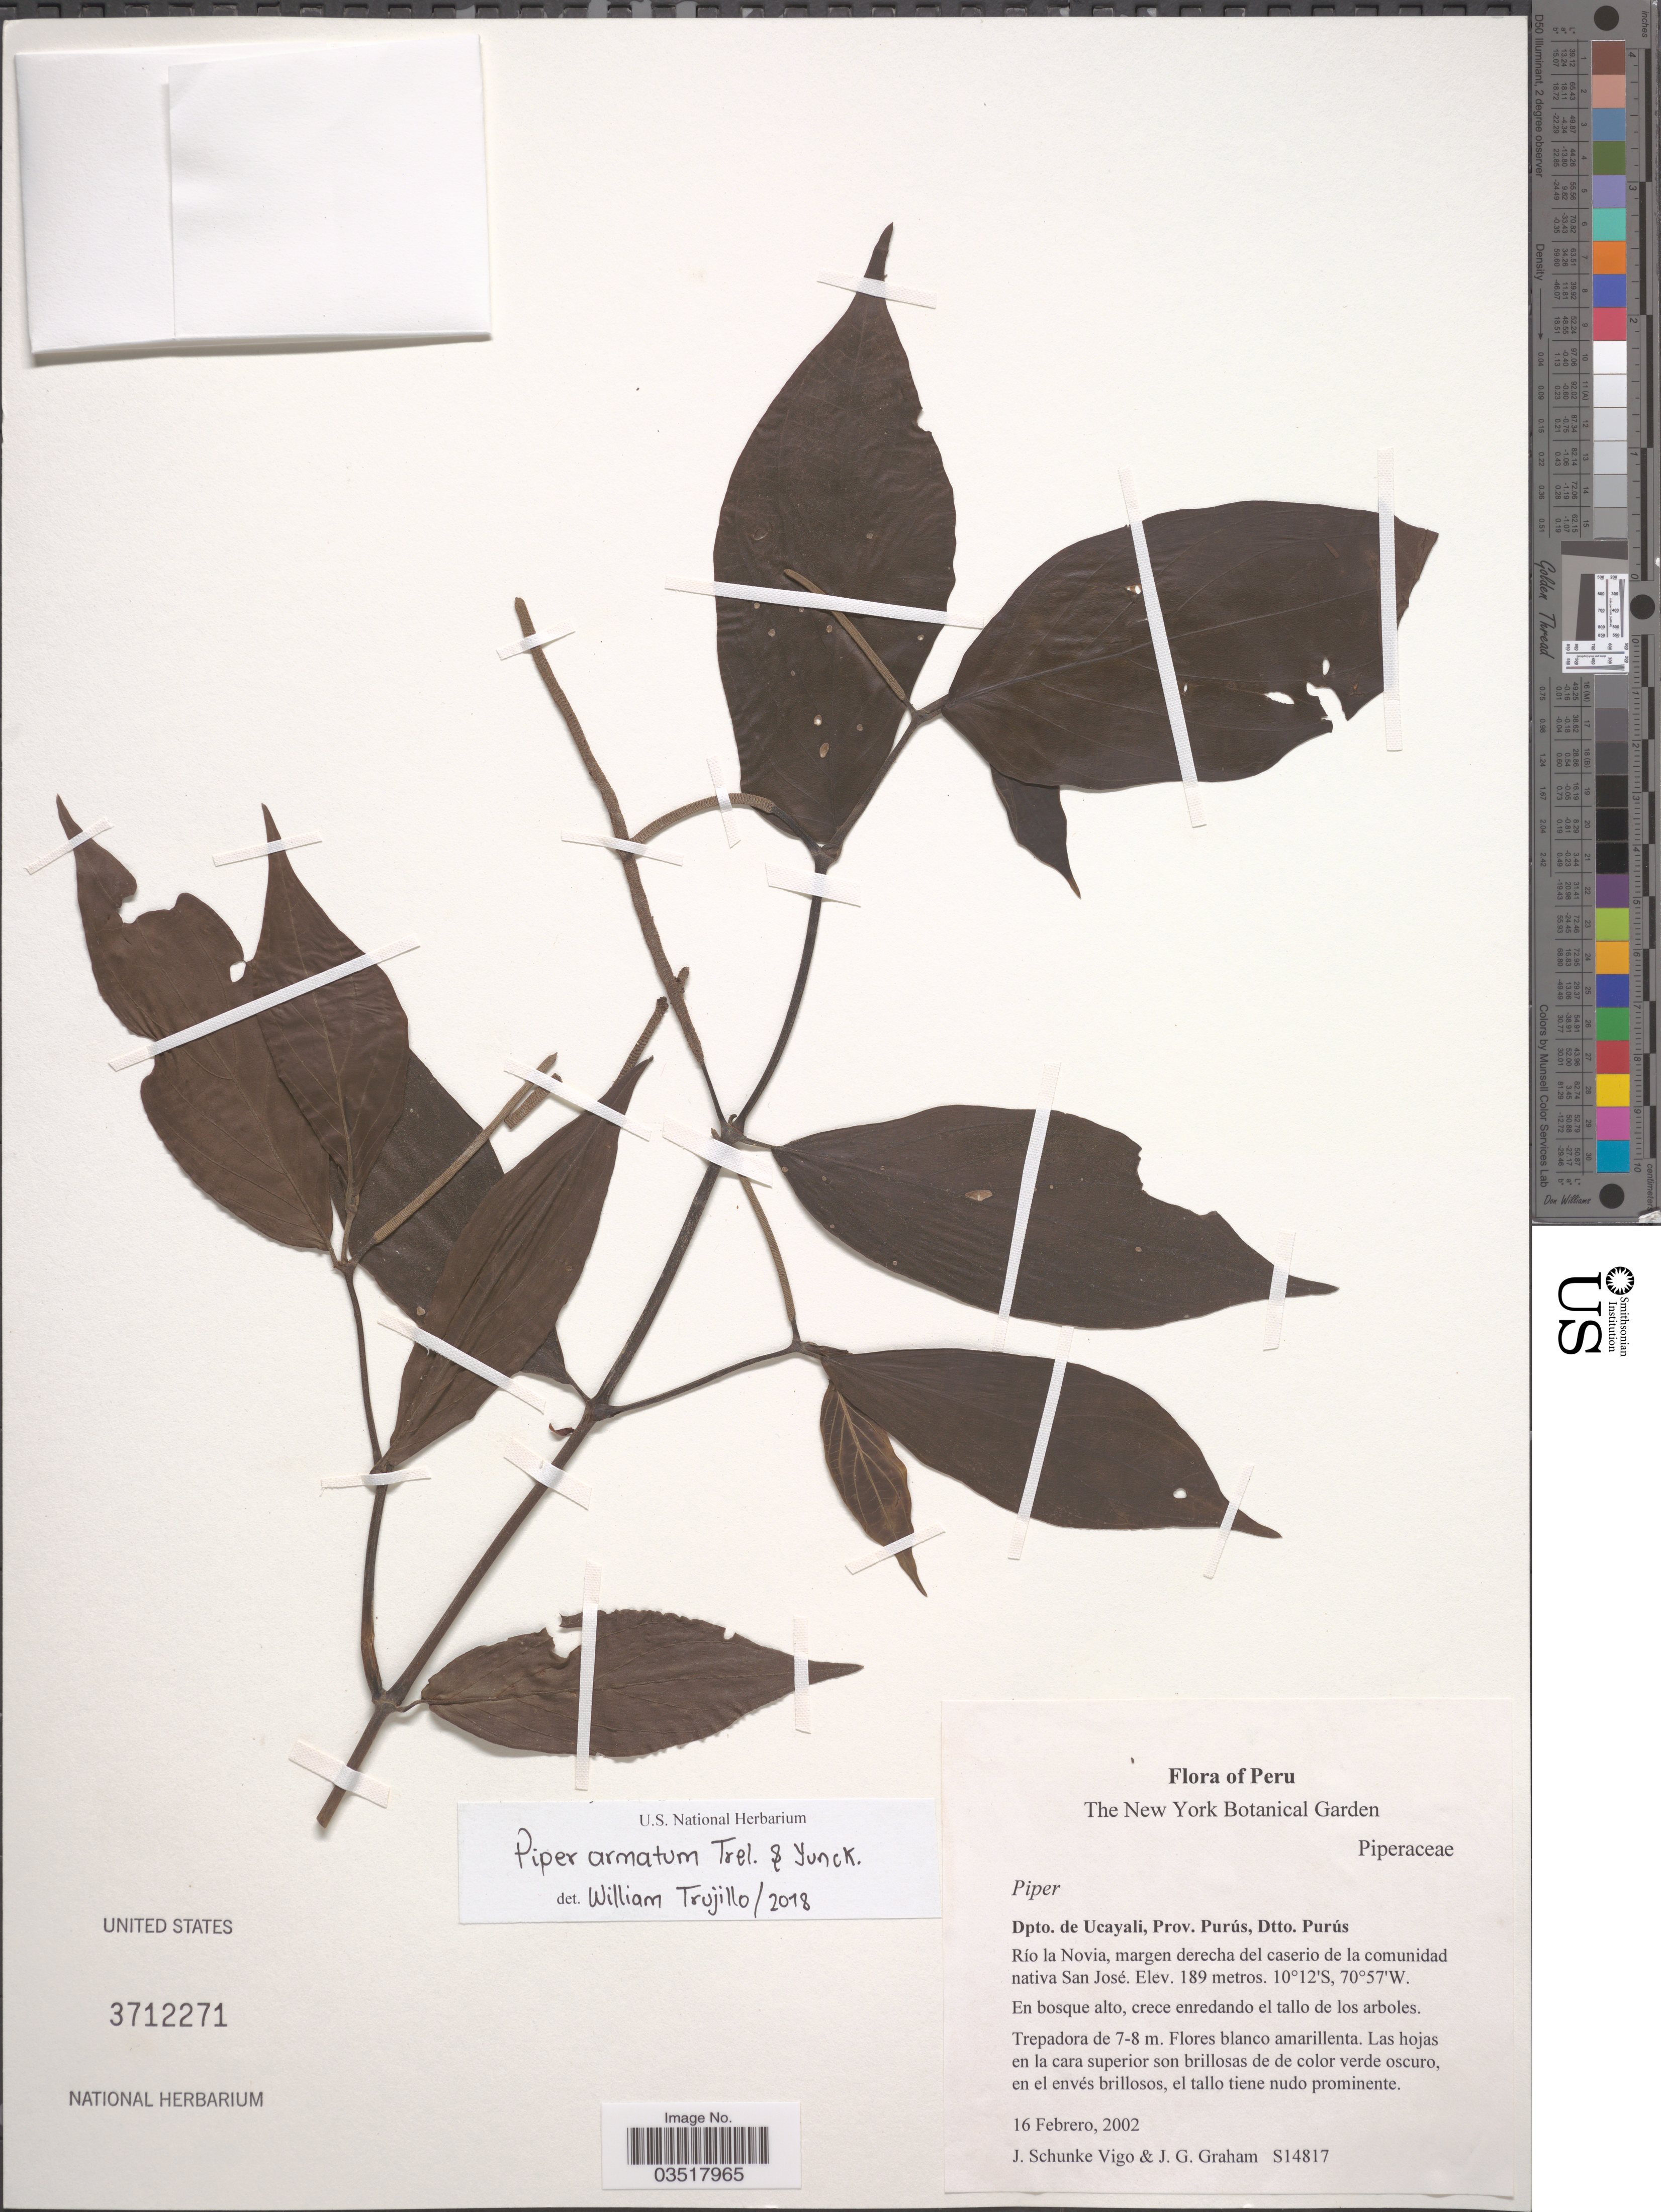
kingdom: Plantae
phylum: Tracheophyta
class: Magnoliopsida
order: Piperales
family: Piperaceae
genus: Piper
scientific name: Piper armatum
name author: Trel. & Yunck.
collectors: J. Schunke Vigo & J. Graham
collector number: S14817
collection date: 2002-02-16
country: Peru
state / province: Ucayali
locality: Dpto. de Ucayali, Prov. Purús, Dtto. Purús. Río la Novia, margen derecha del caserio de la comunidad nativa San José.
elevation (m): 189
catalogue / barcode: US 3712271